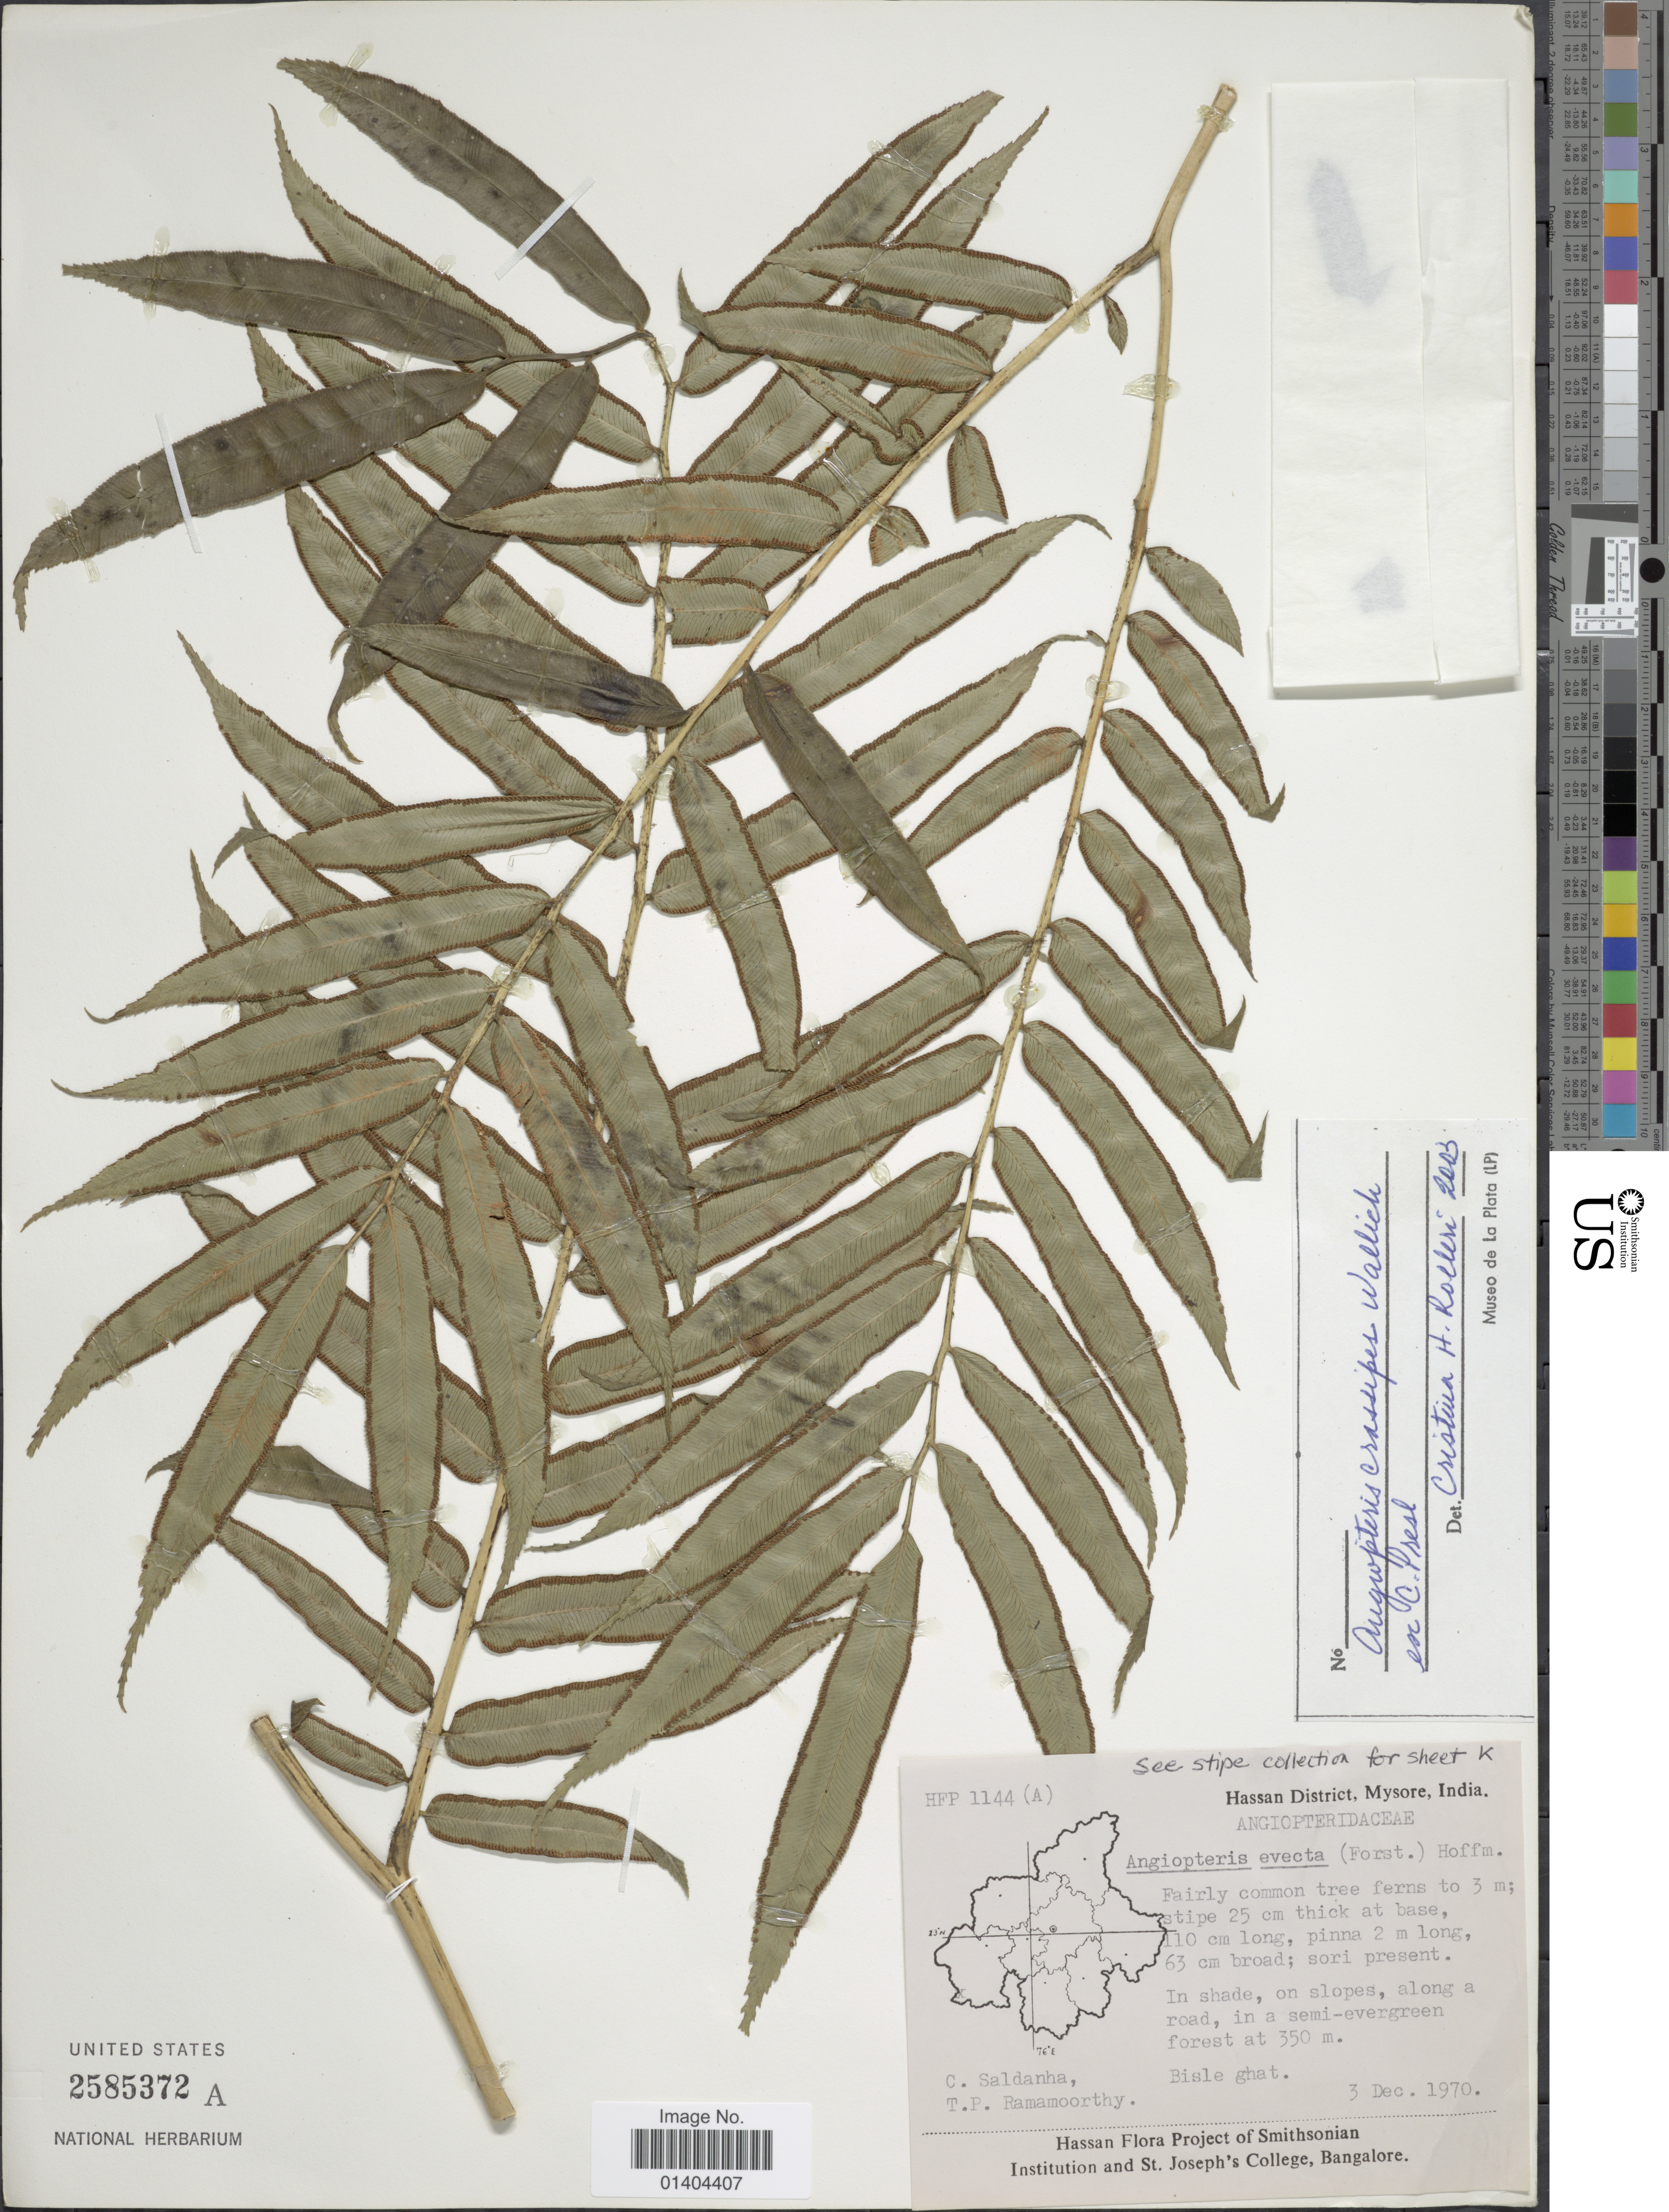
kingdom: Plantae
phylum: Tracheophyta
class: Polypodiopsida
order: Marattiales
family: Marattiaceae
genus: Angiopteris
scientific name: Angiopteris crassipes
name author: Wall. ex C. Presl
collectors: C. Saldanha & T. P. Ramamoorthy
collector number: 1144A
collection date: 1970-12-03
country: India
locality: Hassan District, Mysore, Bisle Ghat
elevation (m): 350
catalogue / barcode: US 2585372A